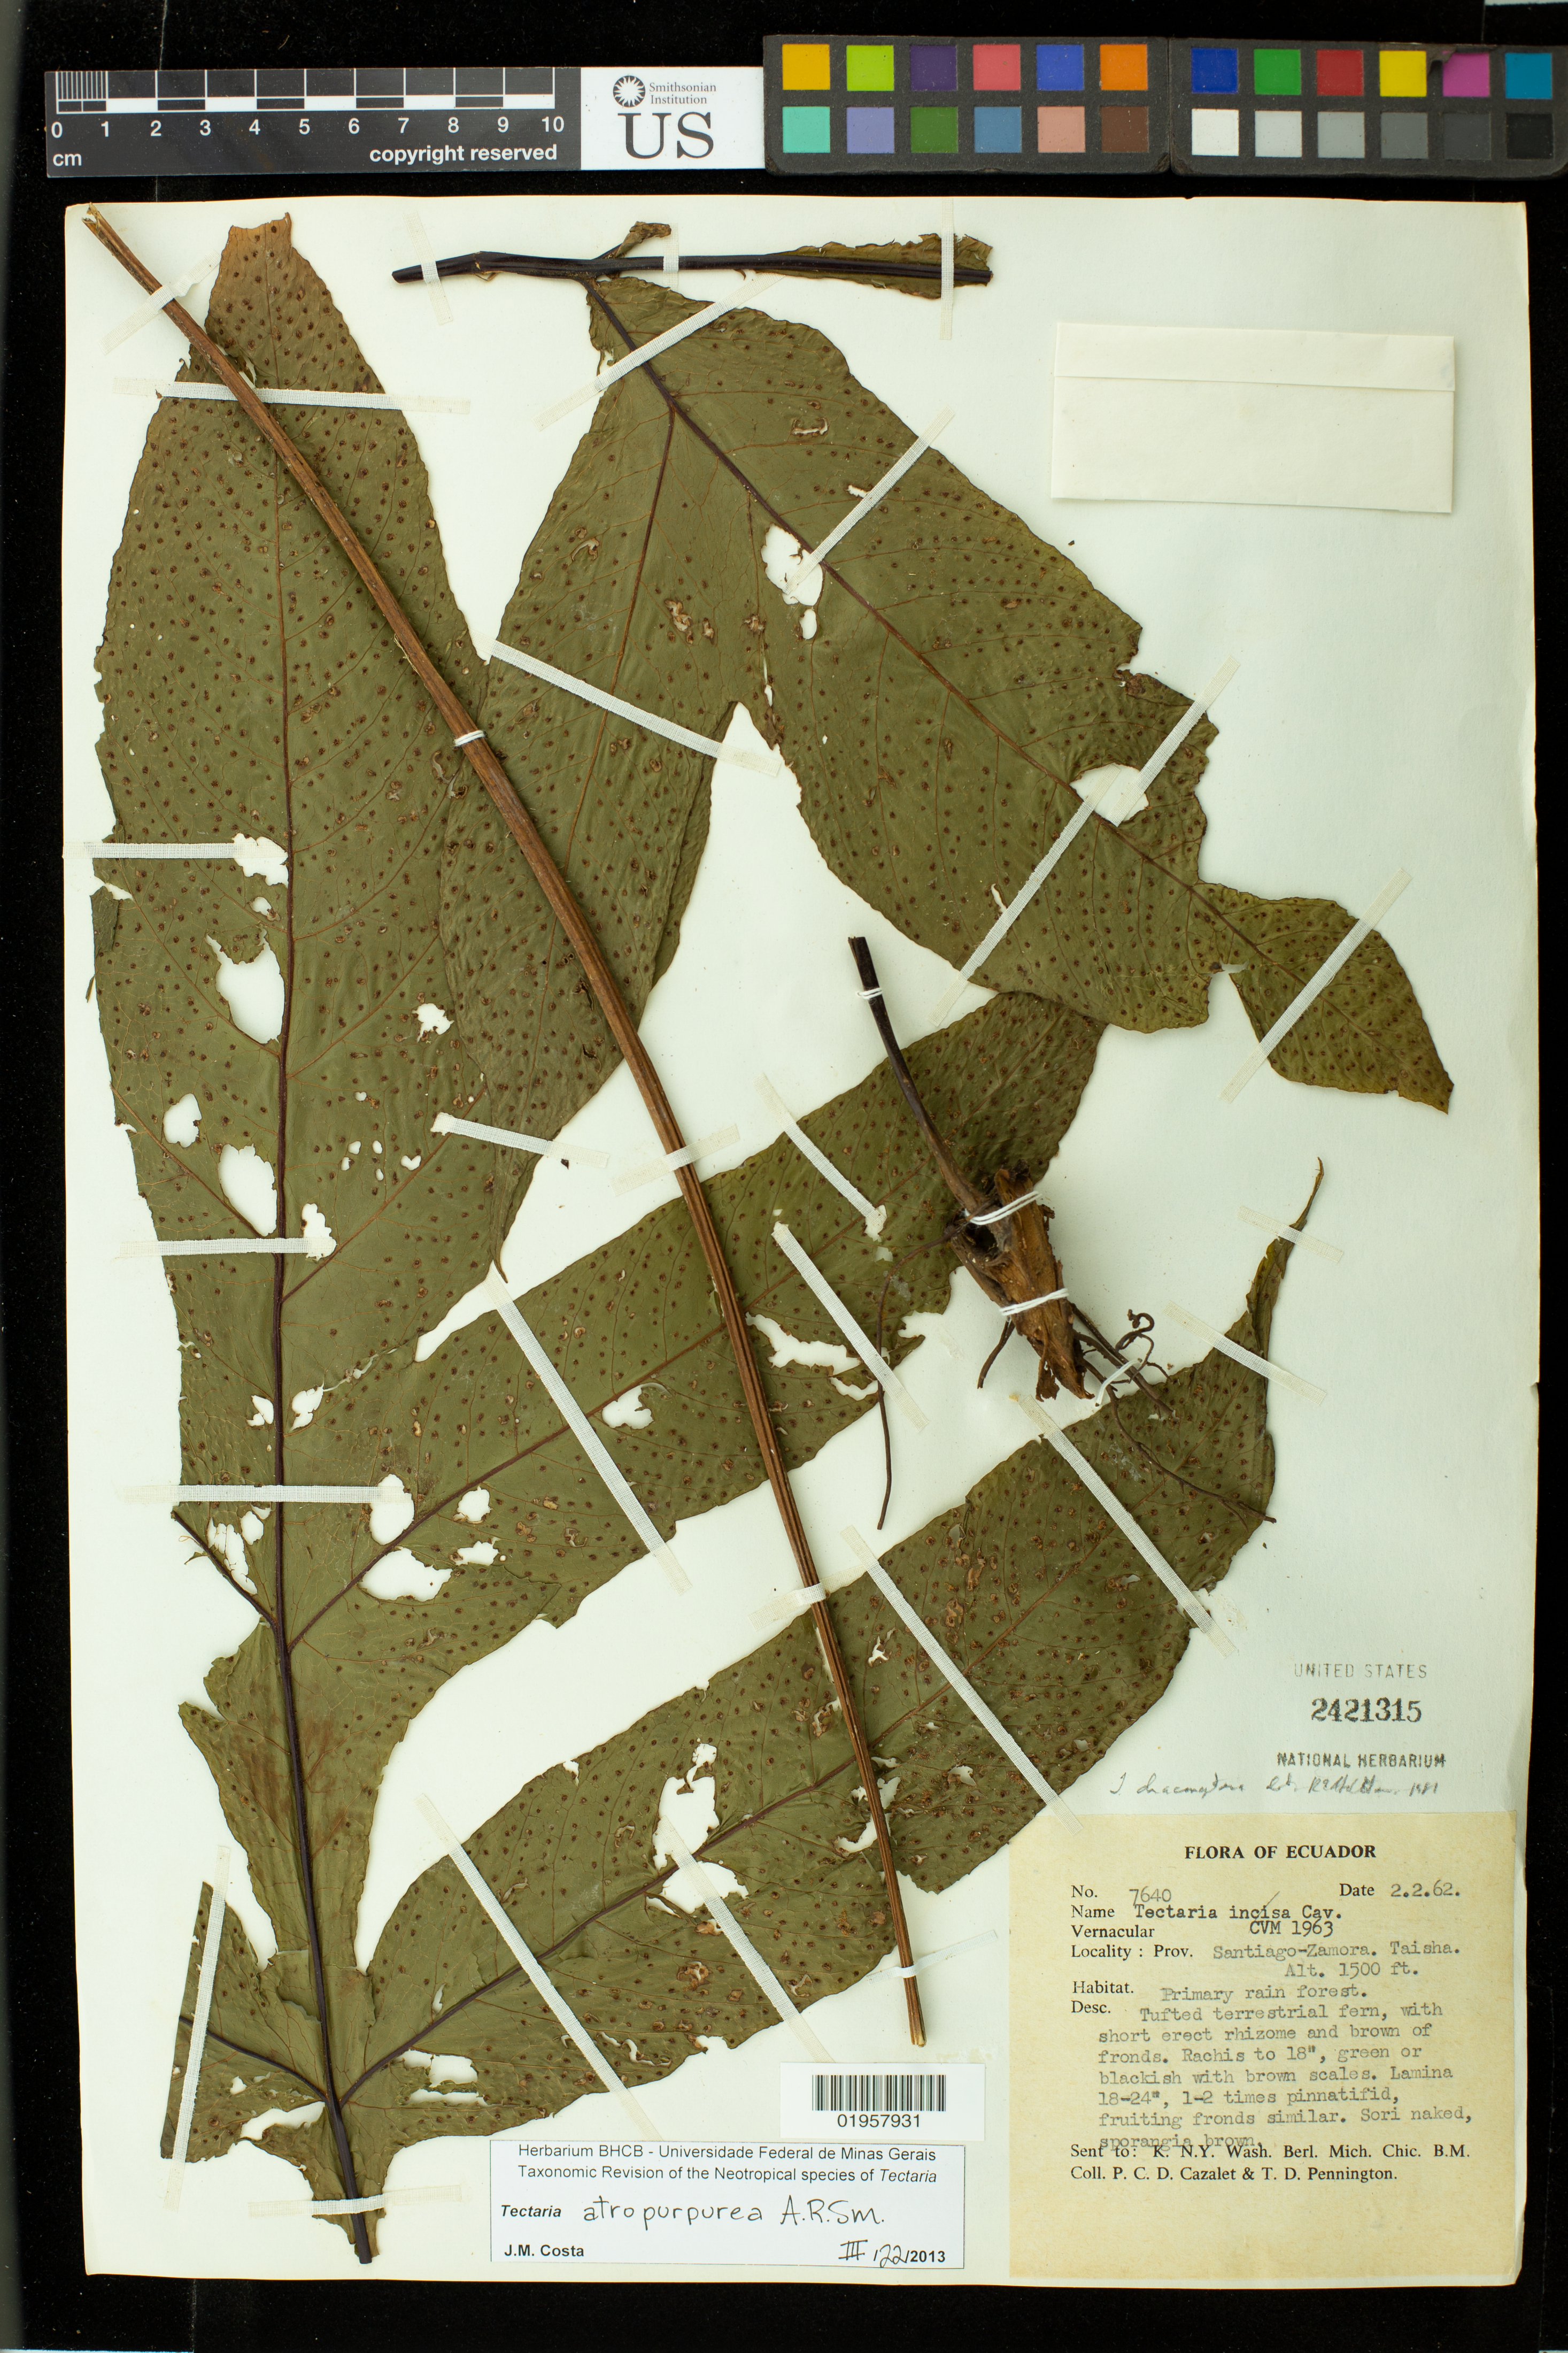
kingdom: Plantae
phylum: Tracheophyta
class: Polypodiopsida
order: Polypodiales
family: Tectariaceae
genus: Tectaria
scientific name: Tectaria atropurpurea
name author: A.R. Sm.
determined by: Costa, J. M.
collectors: P. C. D. Cazalet & T. D. Pennington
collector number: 7640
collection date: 1962-02-02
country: Ecuador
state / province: Morona-Santiago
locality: Santiago-Zamora [?], Taisha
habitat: Primary rain forest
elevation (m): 457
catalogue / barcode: US 2421315